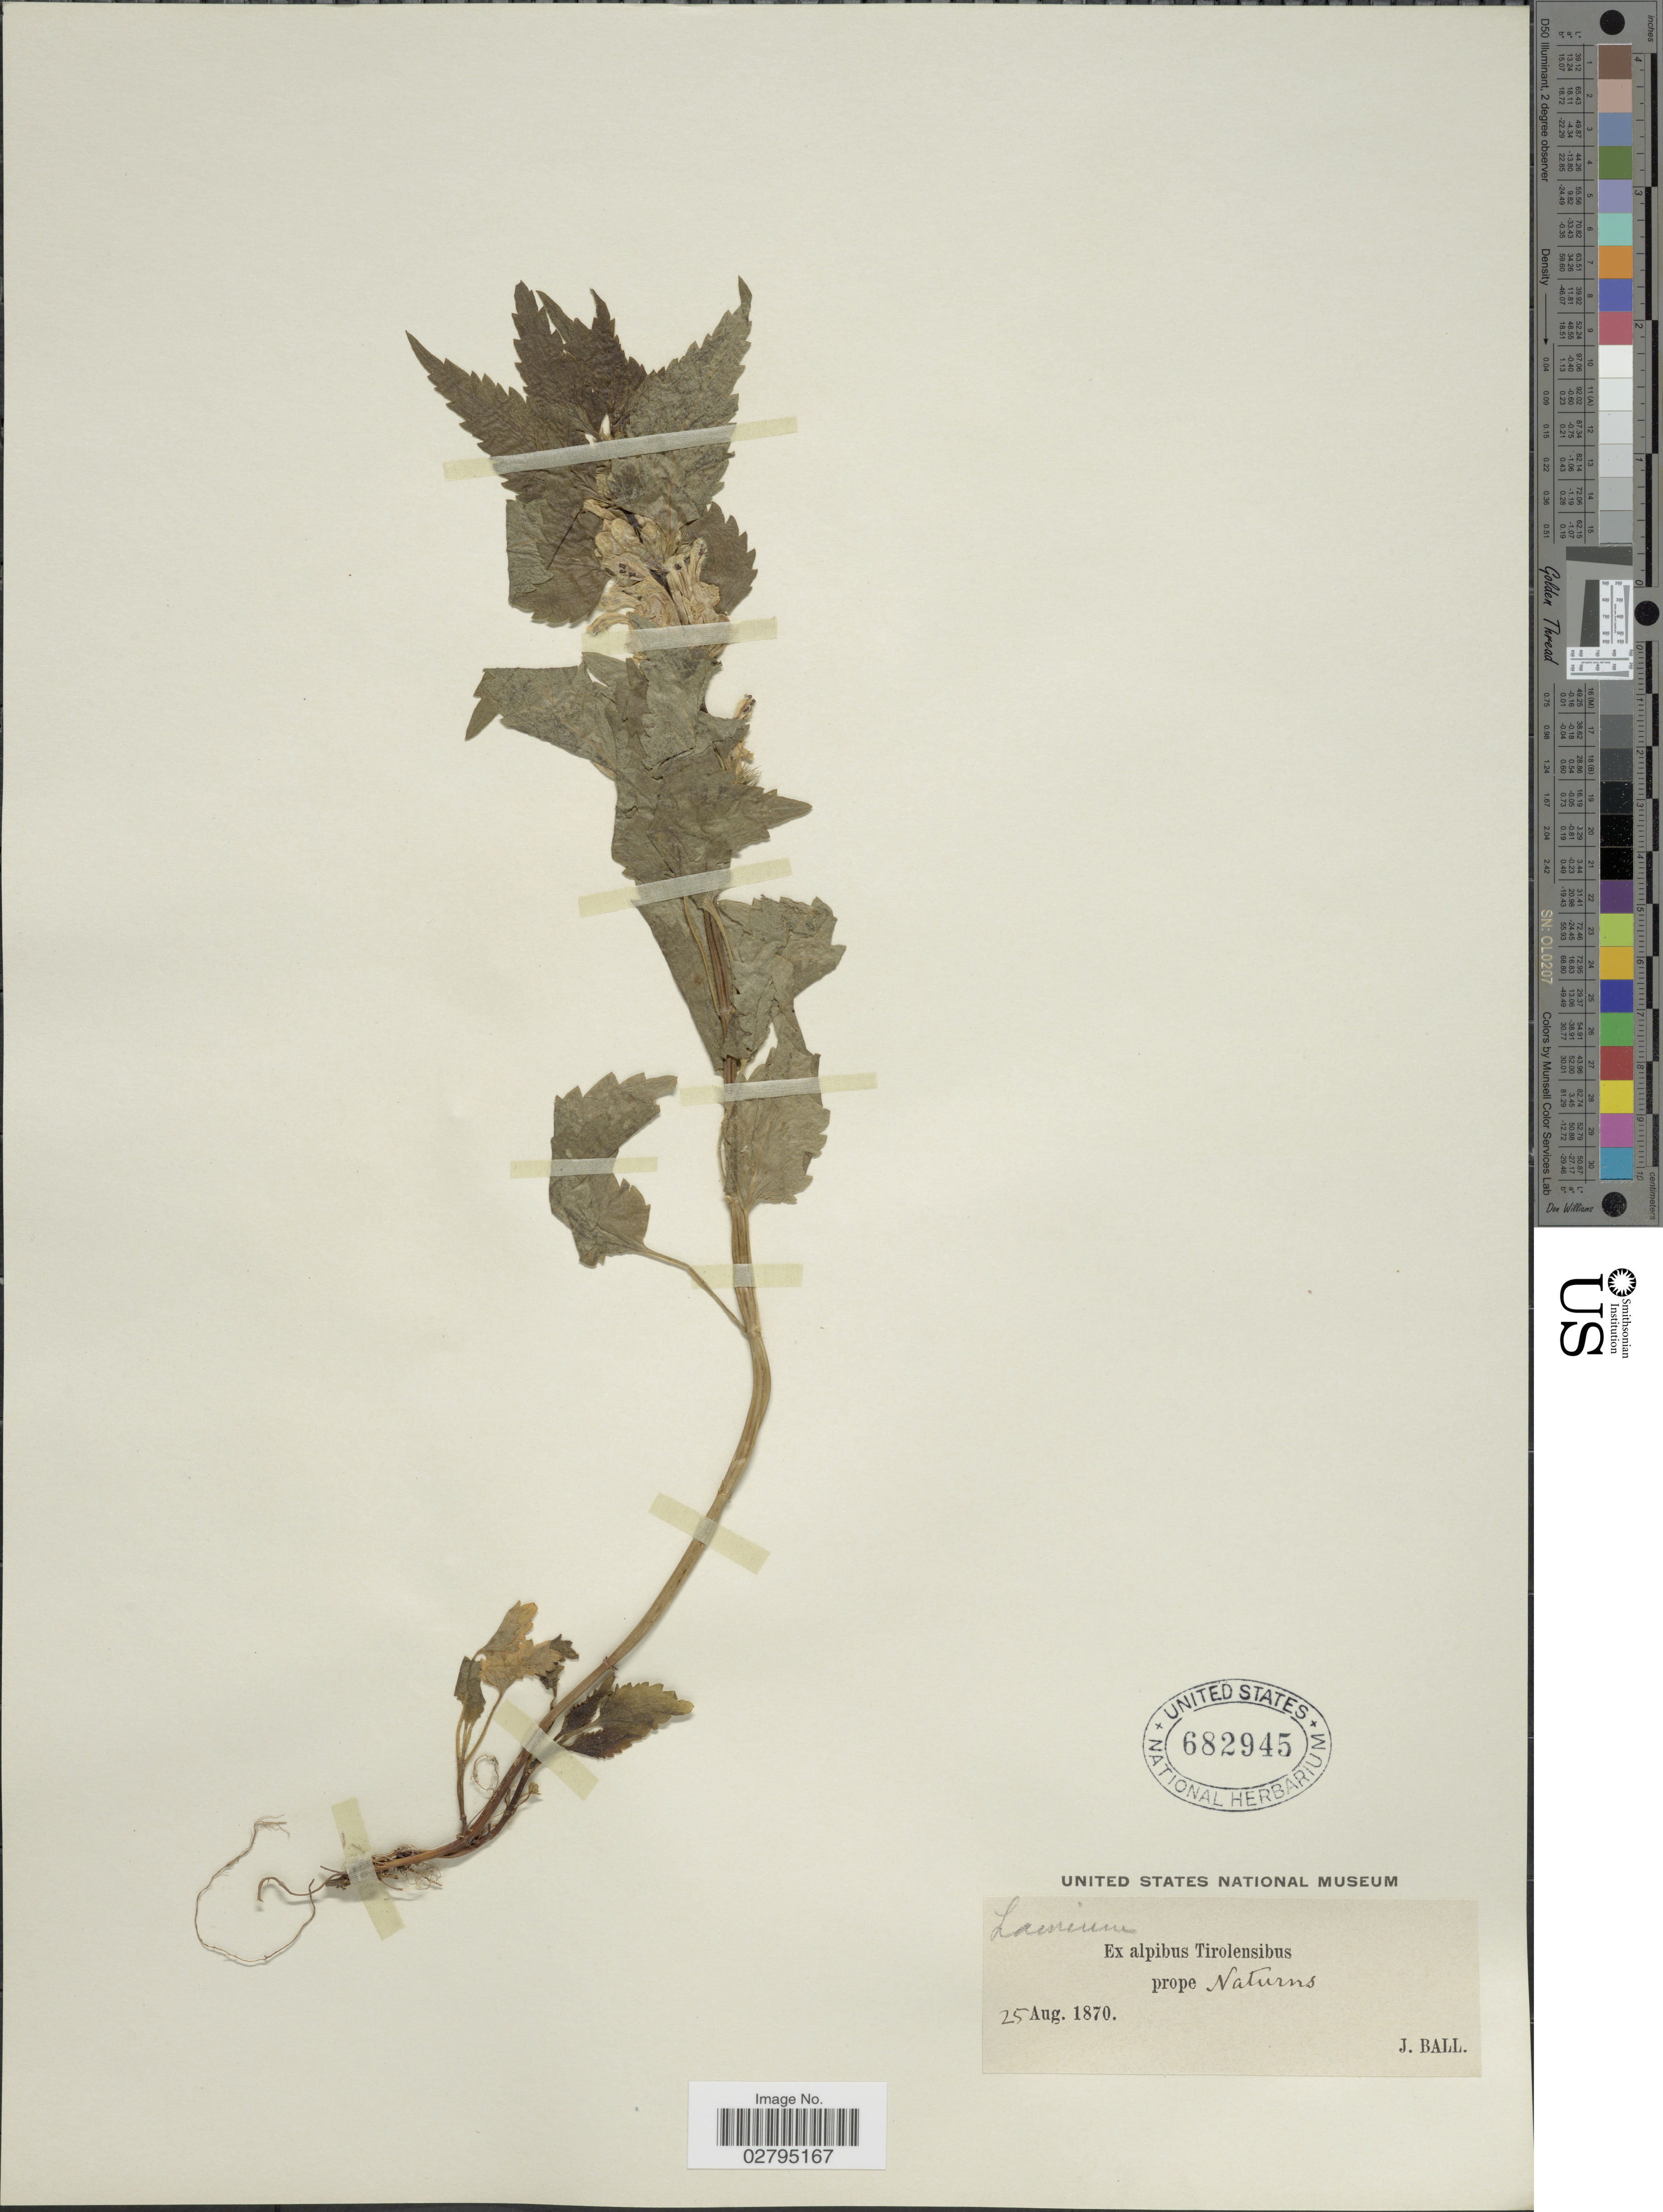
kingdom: Plantae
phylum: Tracheophyta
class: Magnoliopsida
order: Lamiales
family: Lamiaceae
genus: Lamium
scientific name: Lamium sp.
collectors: J. Ball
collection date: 1870-08-25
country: Italy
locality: Alpibus Tirolensibus prope Naturns.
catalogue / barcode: US 682945